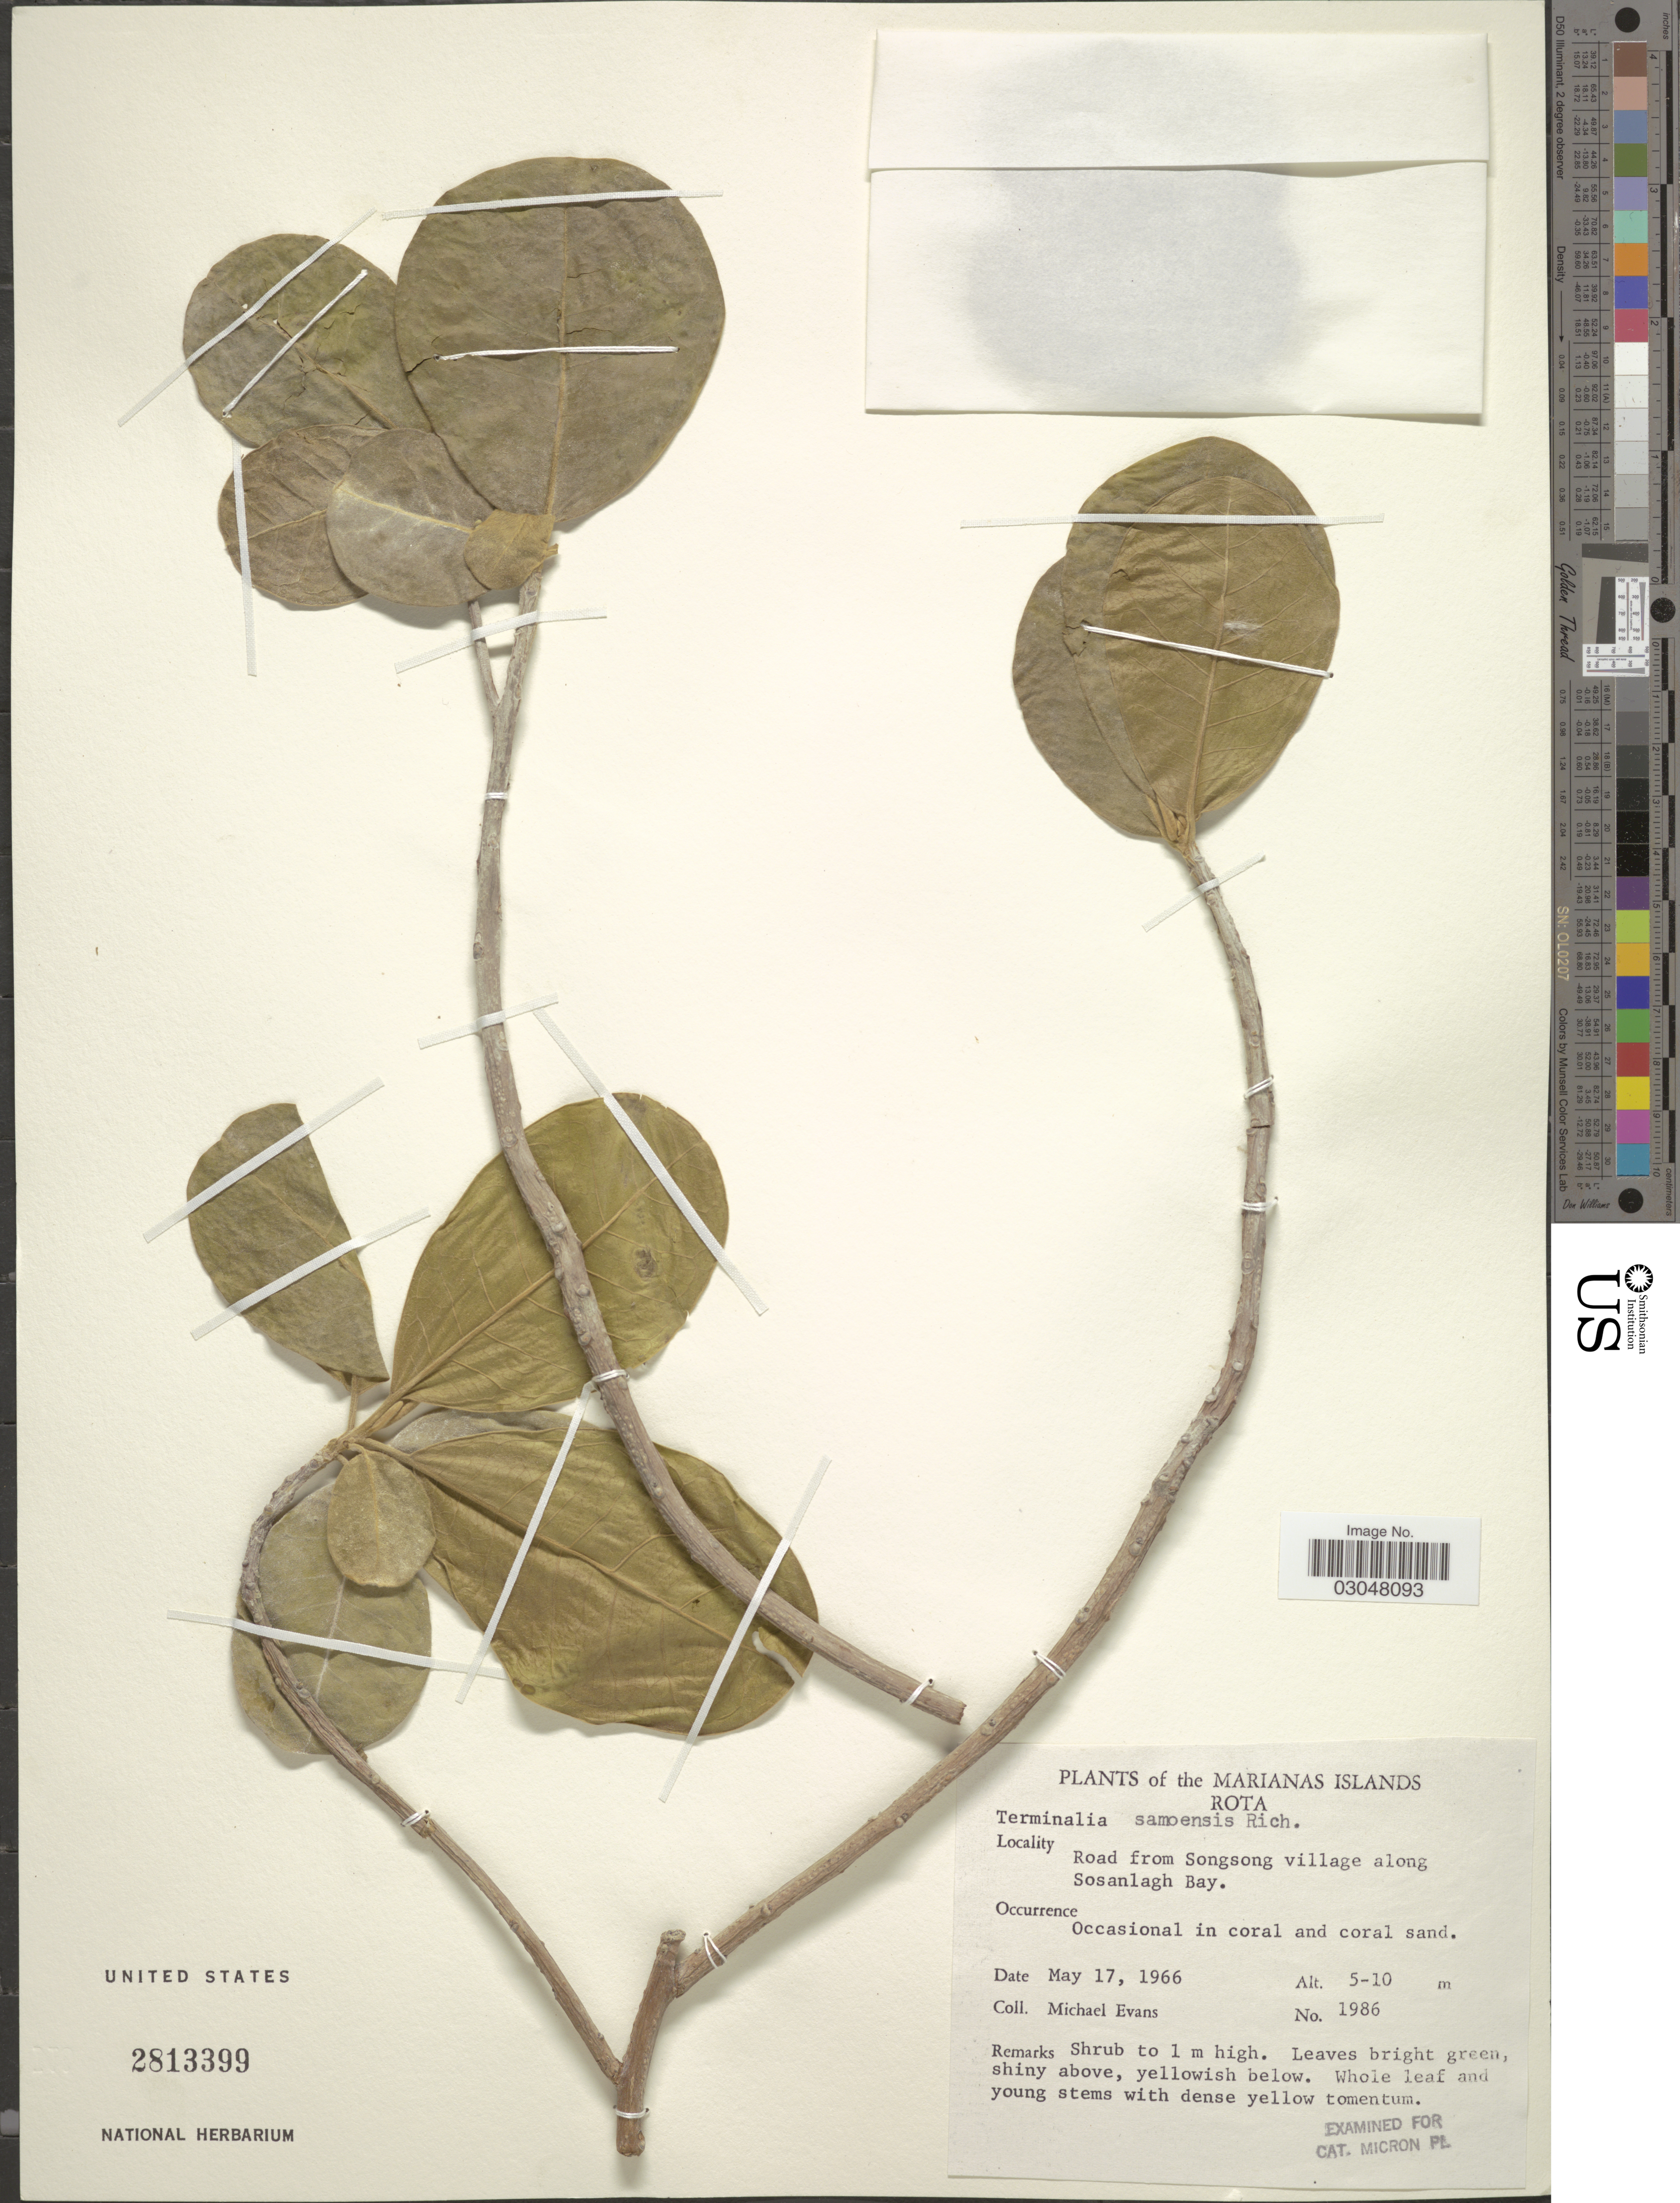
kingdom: Plantae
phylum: Tracheophyta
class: Magnoliopsida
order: Myrtales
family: Combretaceae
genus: Terminalia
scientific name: Terminalia samoensis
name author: Rech.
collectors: M. Evans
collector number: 1986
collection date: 1966-05-17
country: Northern Mariana Islands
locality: The Marianas Islands. Rota. Road from Songsong village along Sosanlagh Bay.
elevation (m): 5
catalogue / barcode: US 2813399